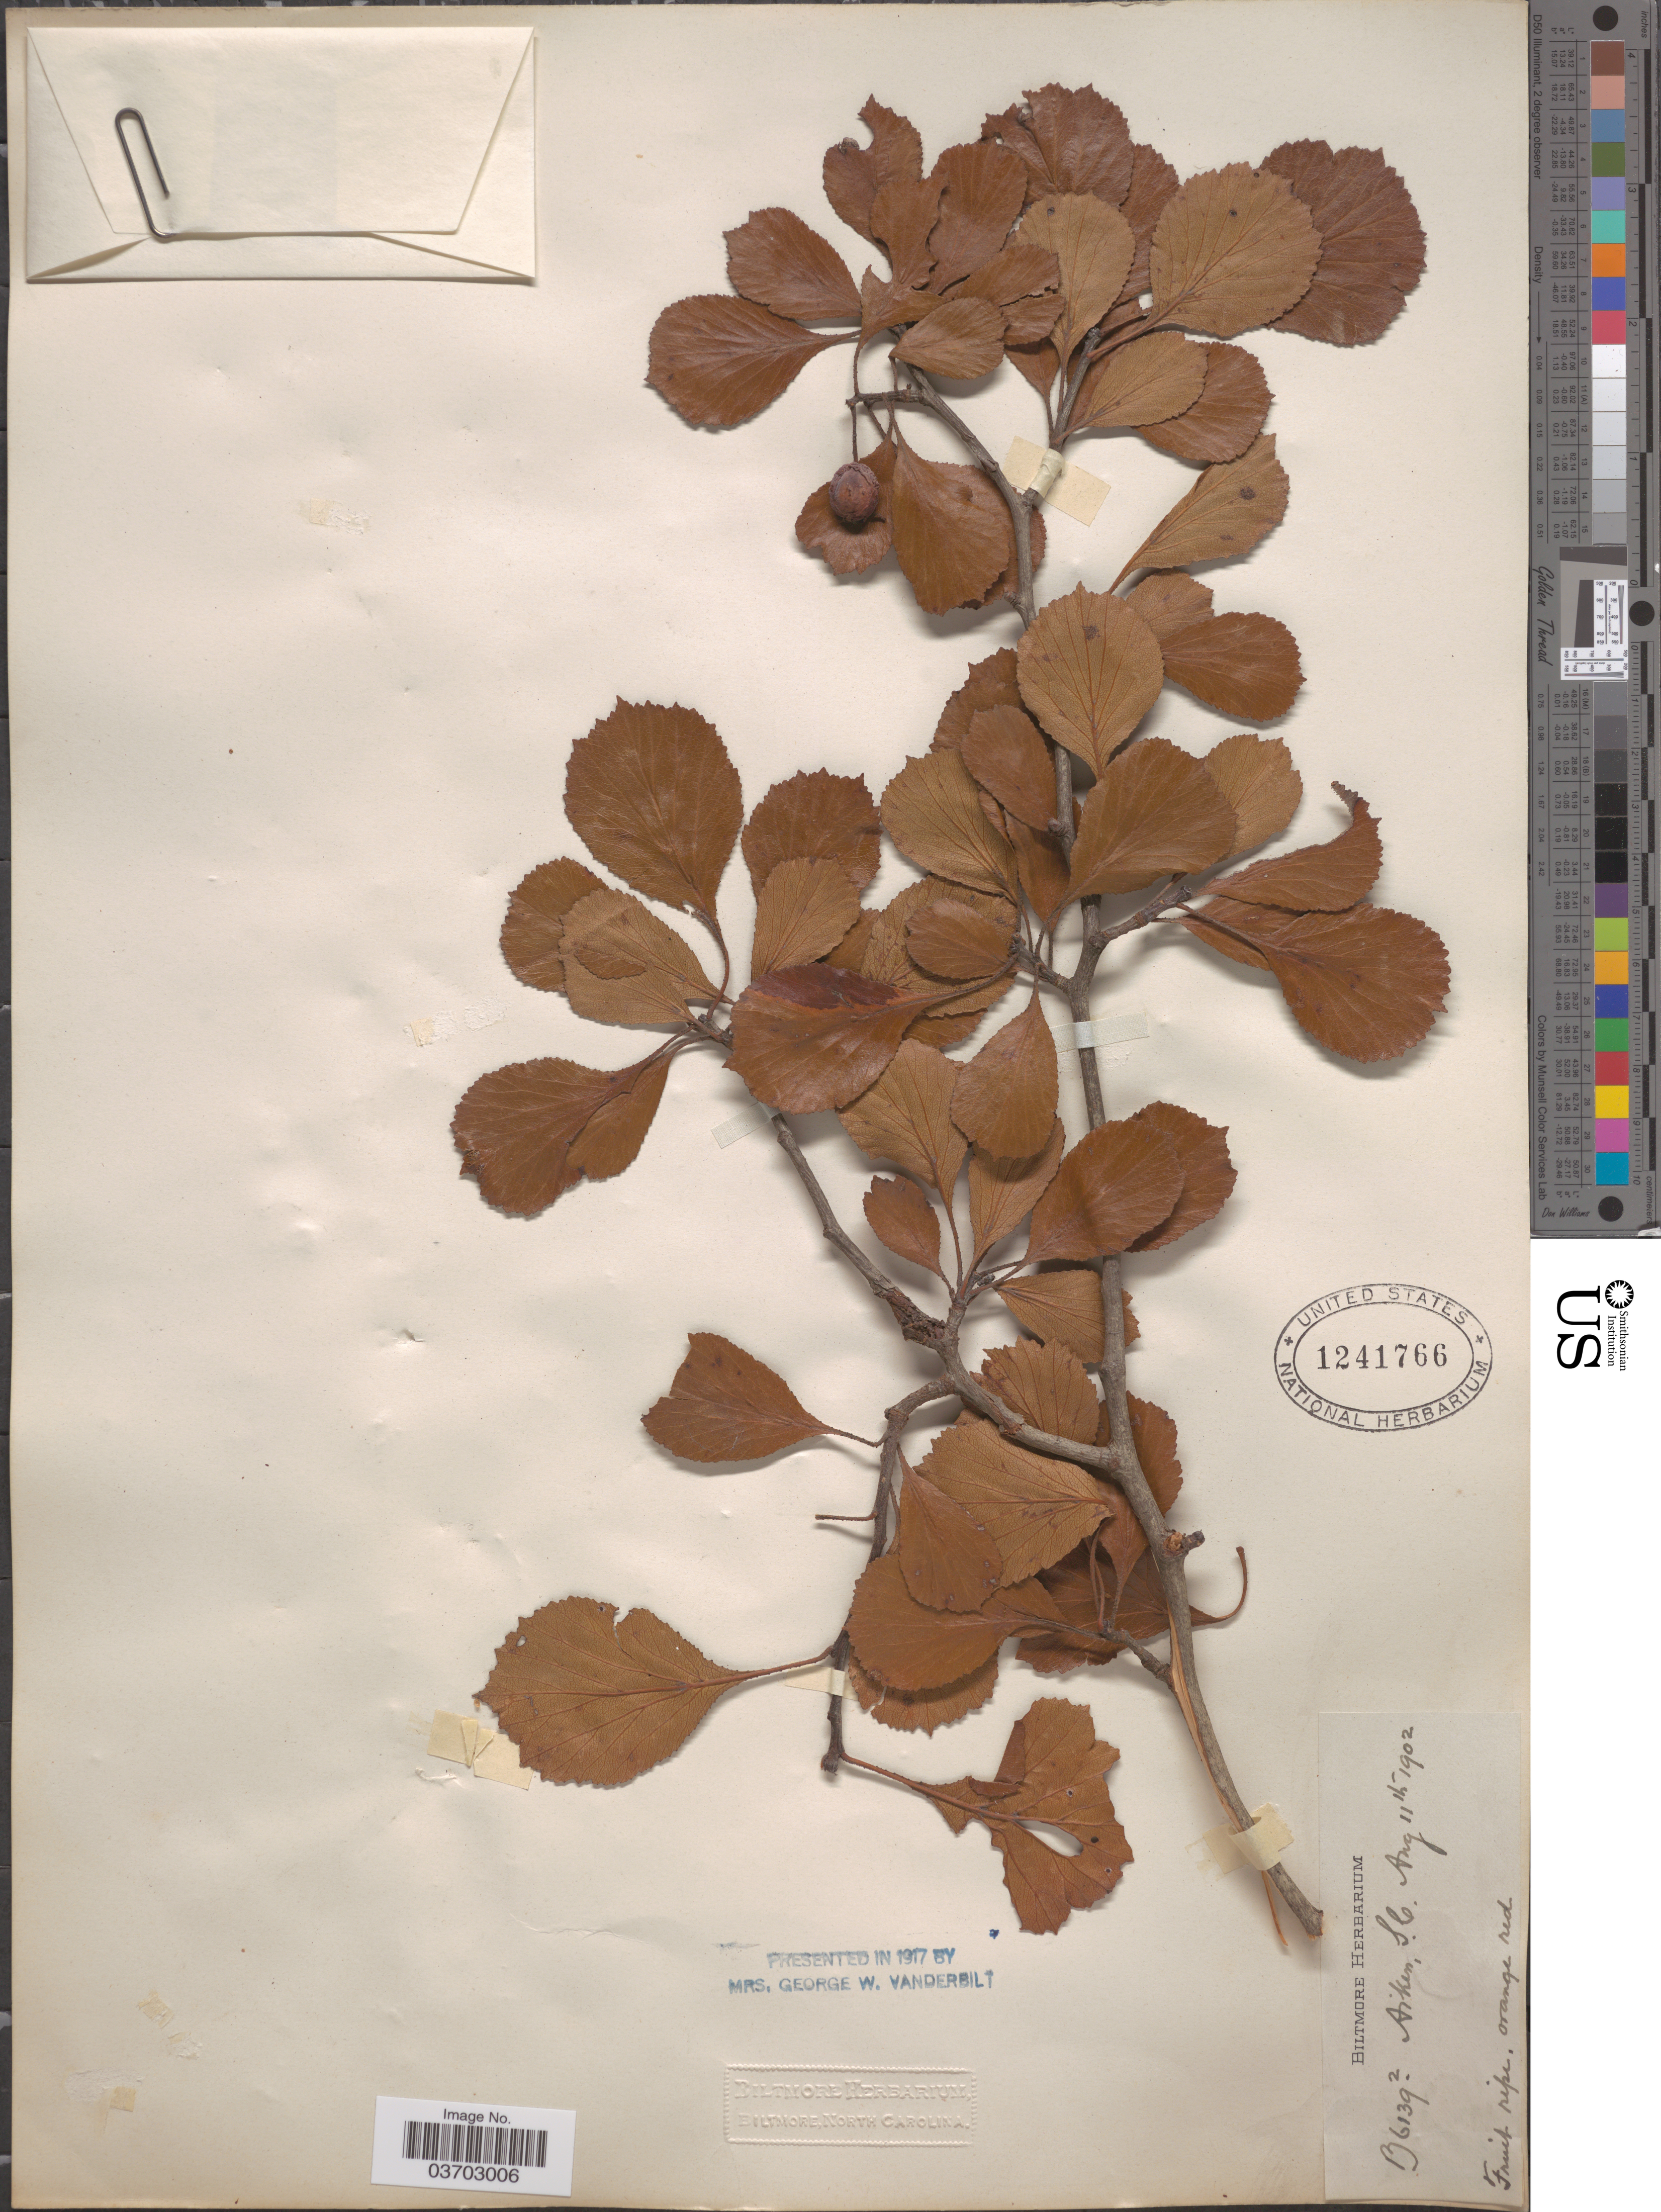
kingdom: Plantae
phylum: Tracheophyta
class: Magnoliopsida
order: Rosales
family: Rosaceae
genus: Crataegus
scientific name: Crataegus condigna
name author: Beadle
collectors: ex herb. Biltmore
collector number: B6139²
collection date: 1902-08-11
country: United States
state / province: South Carolina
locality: Aiken.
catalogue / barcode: US 1241766